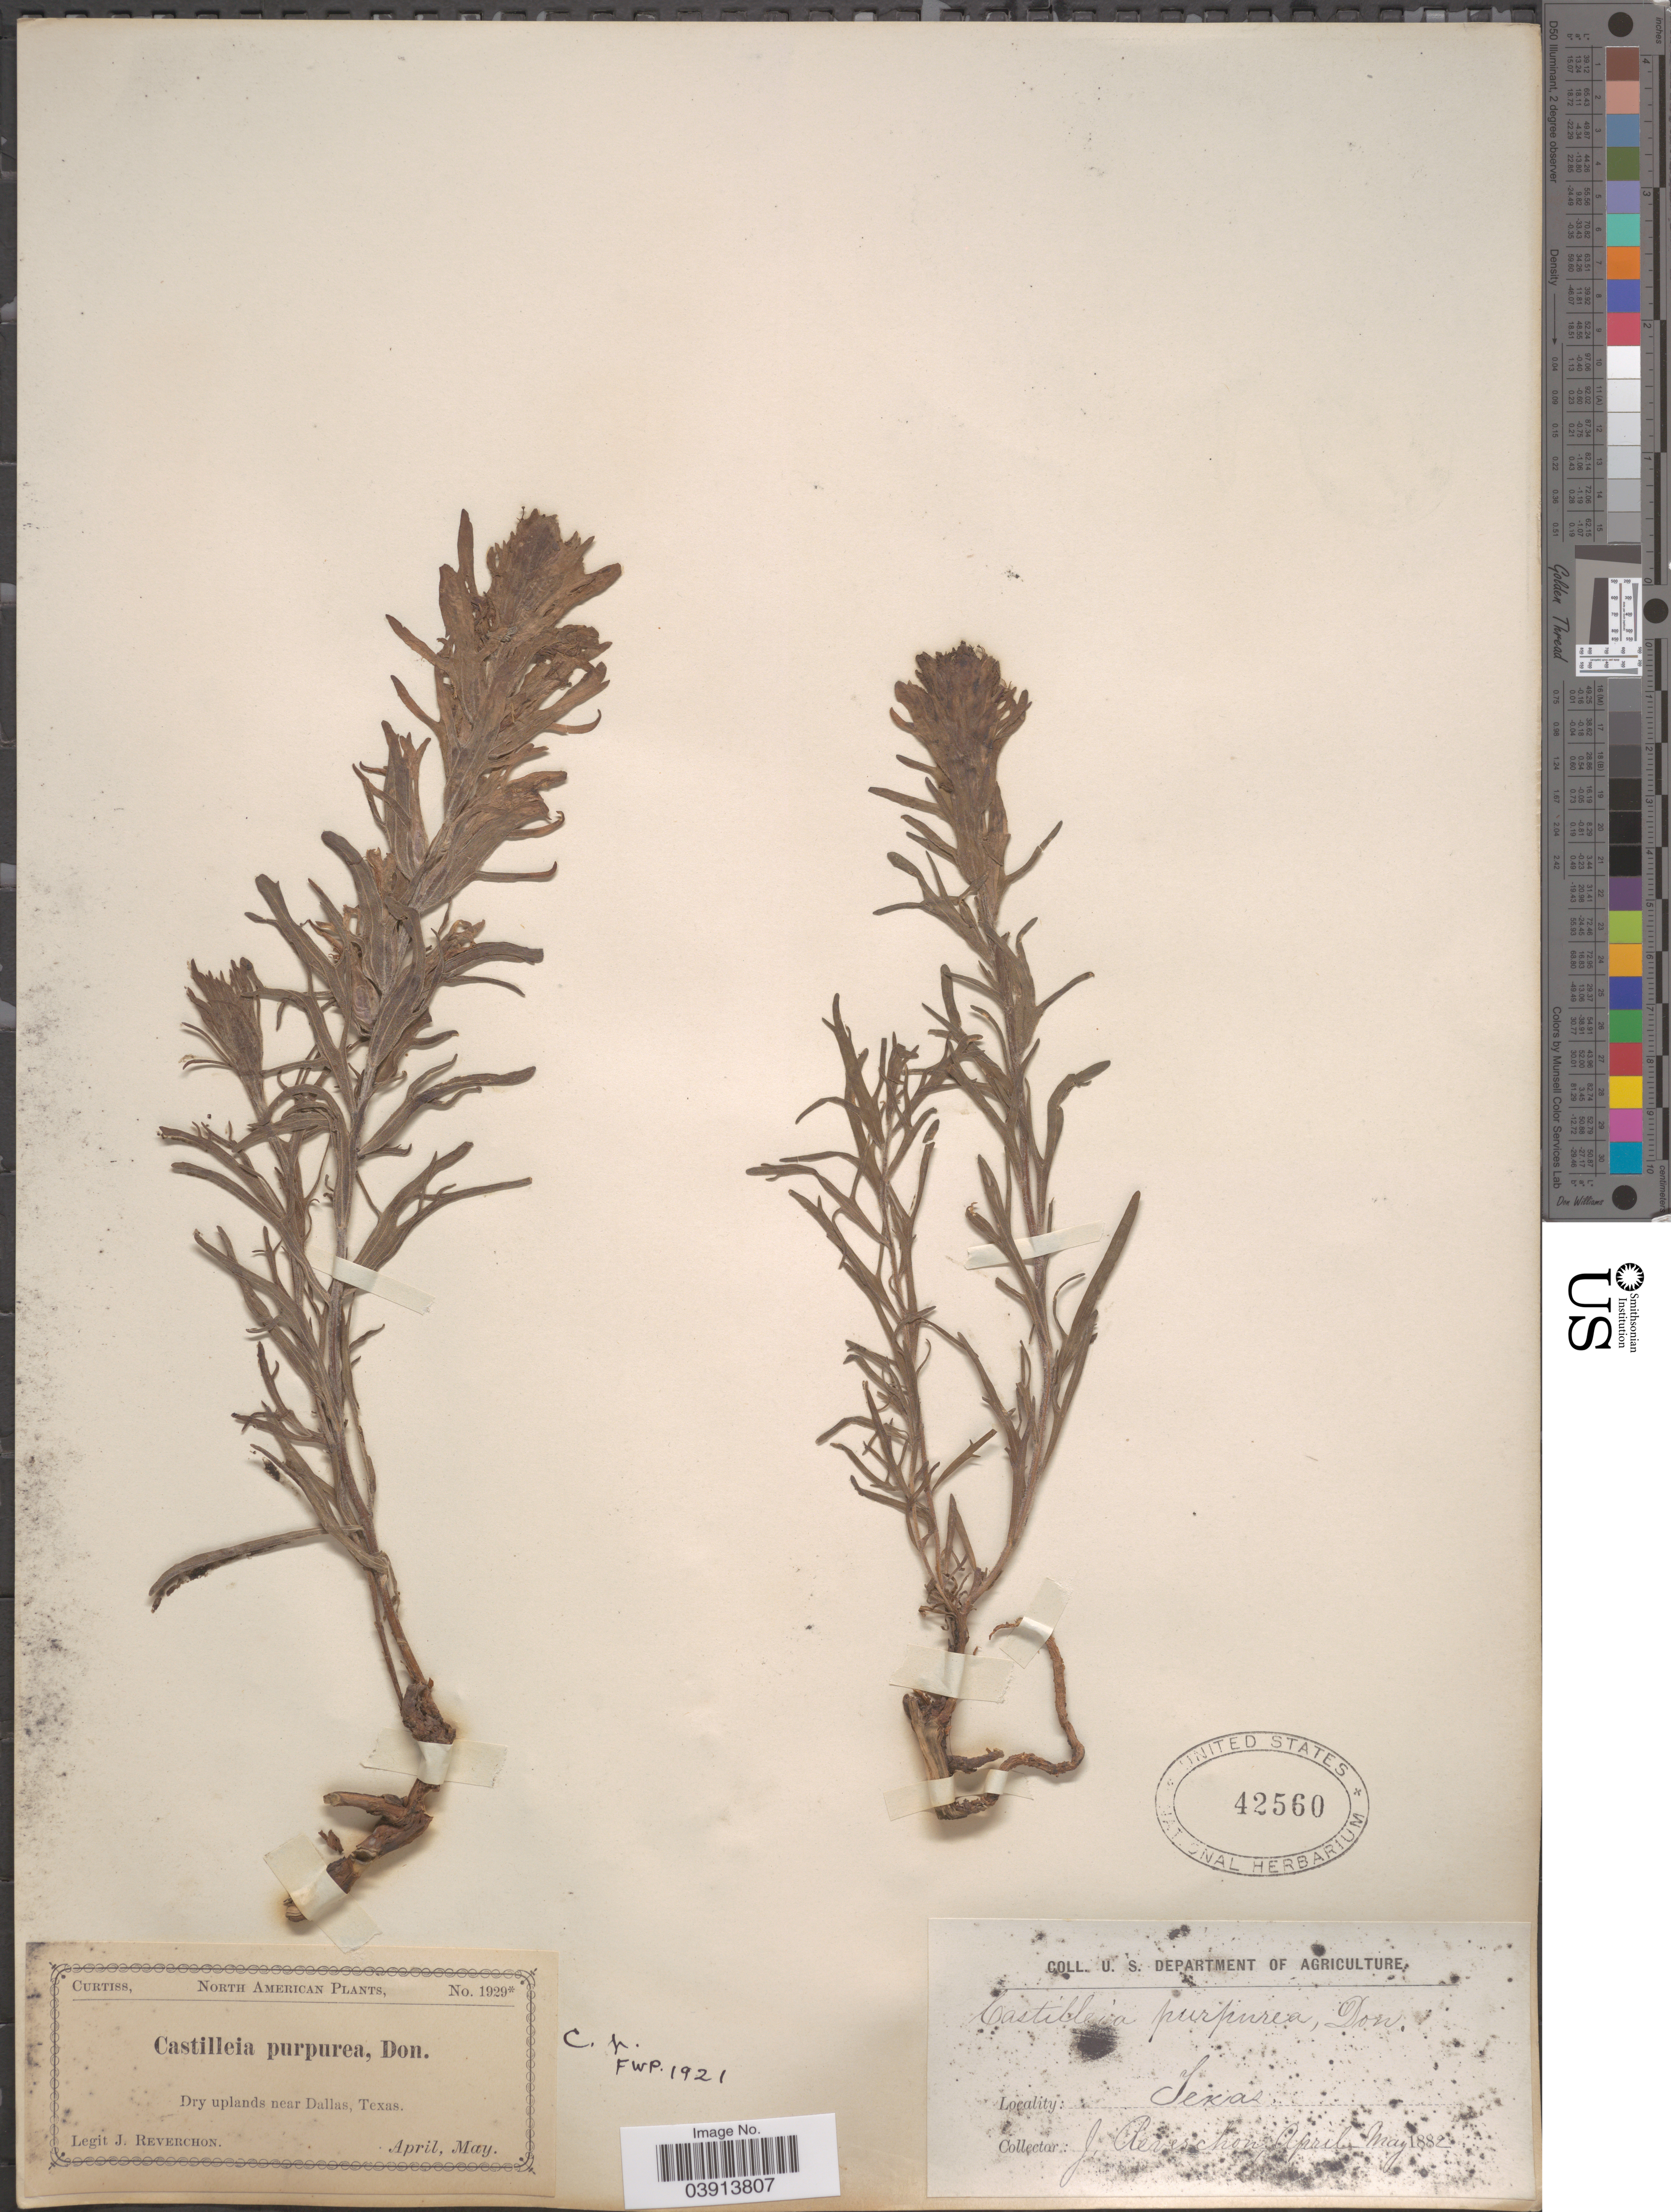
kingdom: Plantae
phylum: Tracheophyta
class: Magnoliopsida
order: Lamiales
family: Orobanchaceae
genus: Castilleja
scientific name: Castilleja purpurea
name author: (Nutt.) G. Don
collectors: J. Reverchon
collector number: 1929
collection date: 1882-04/1882-05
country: United States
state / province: Texas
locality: Dry uplands near Dallas.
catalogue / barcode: US 42560